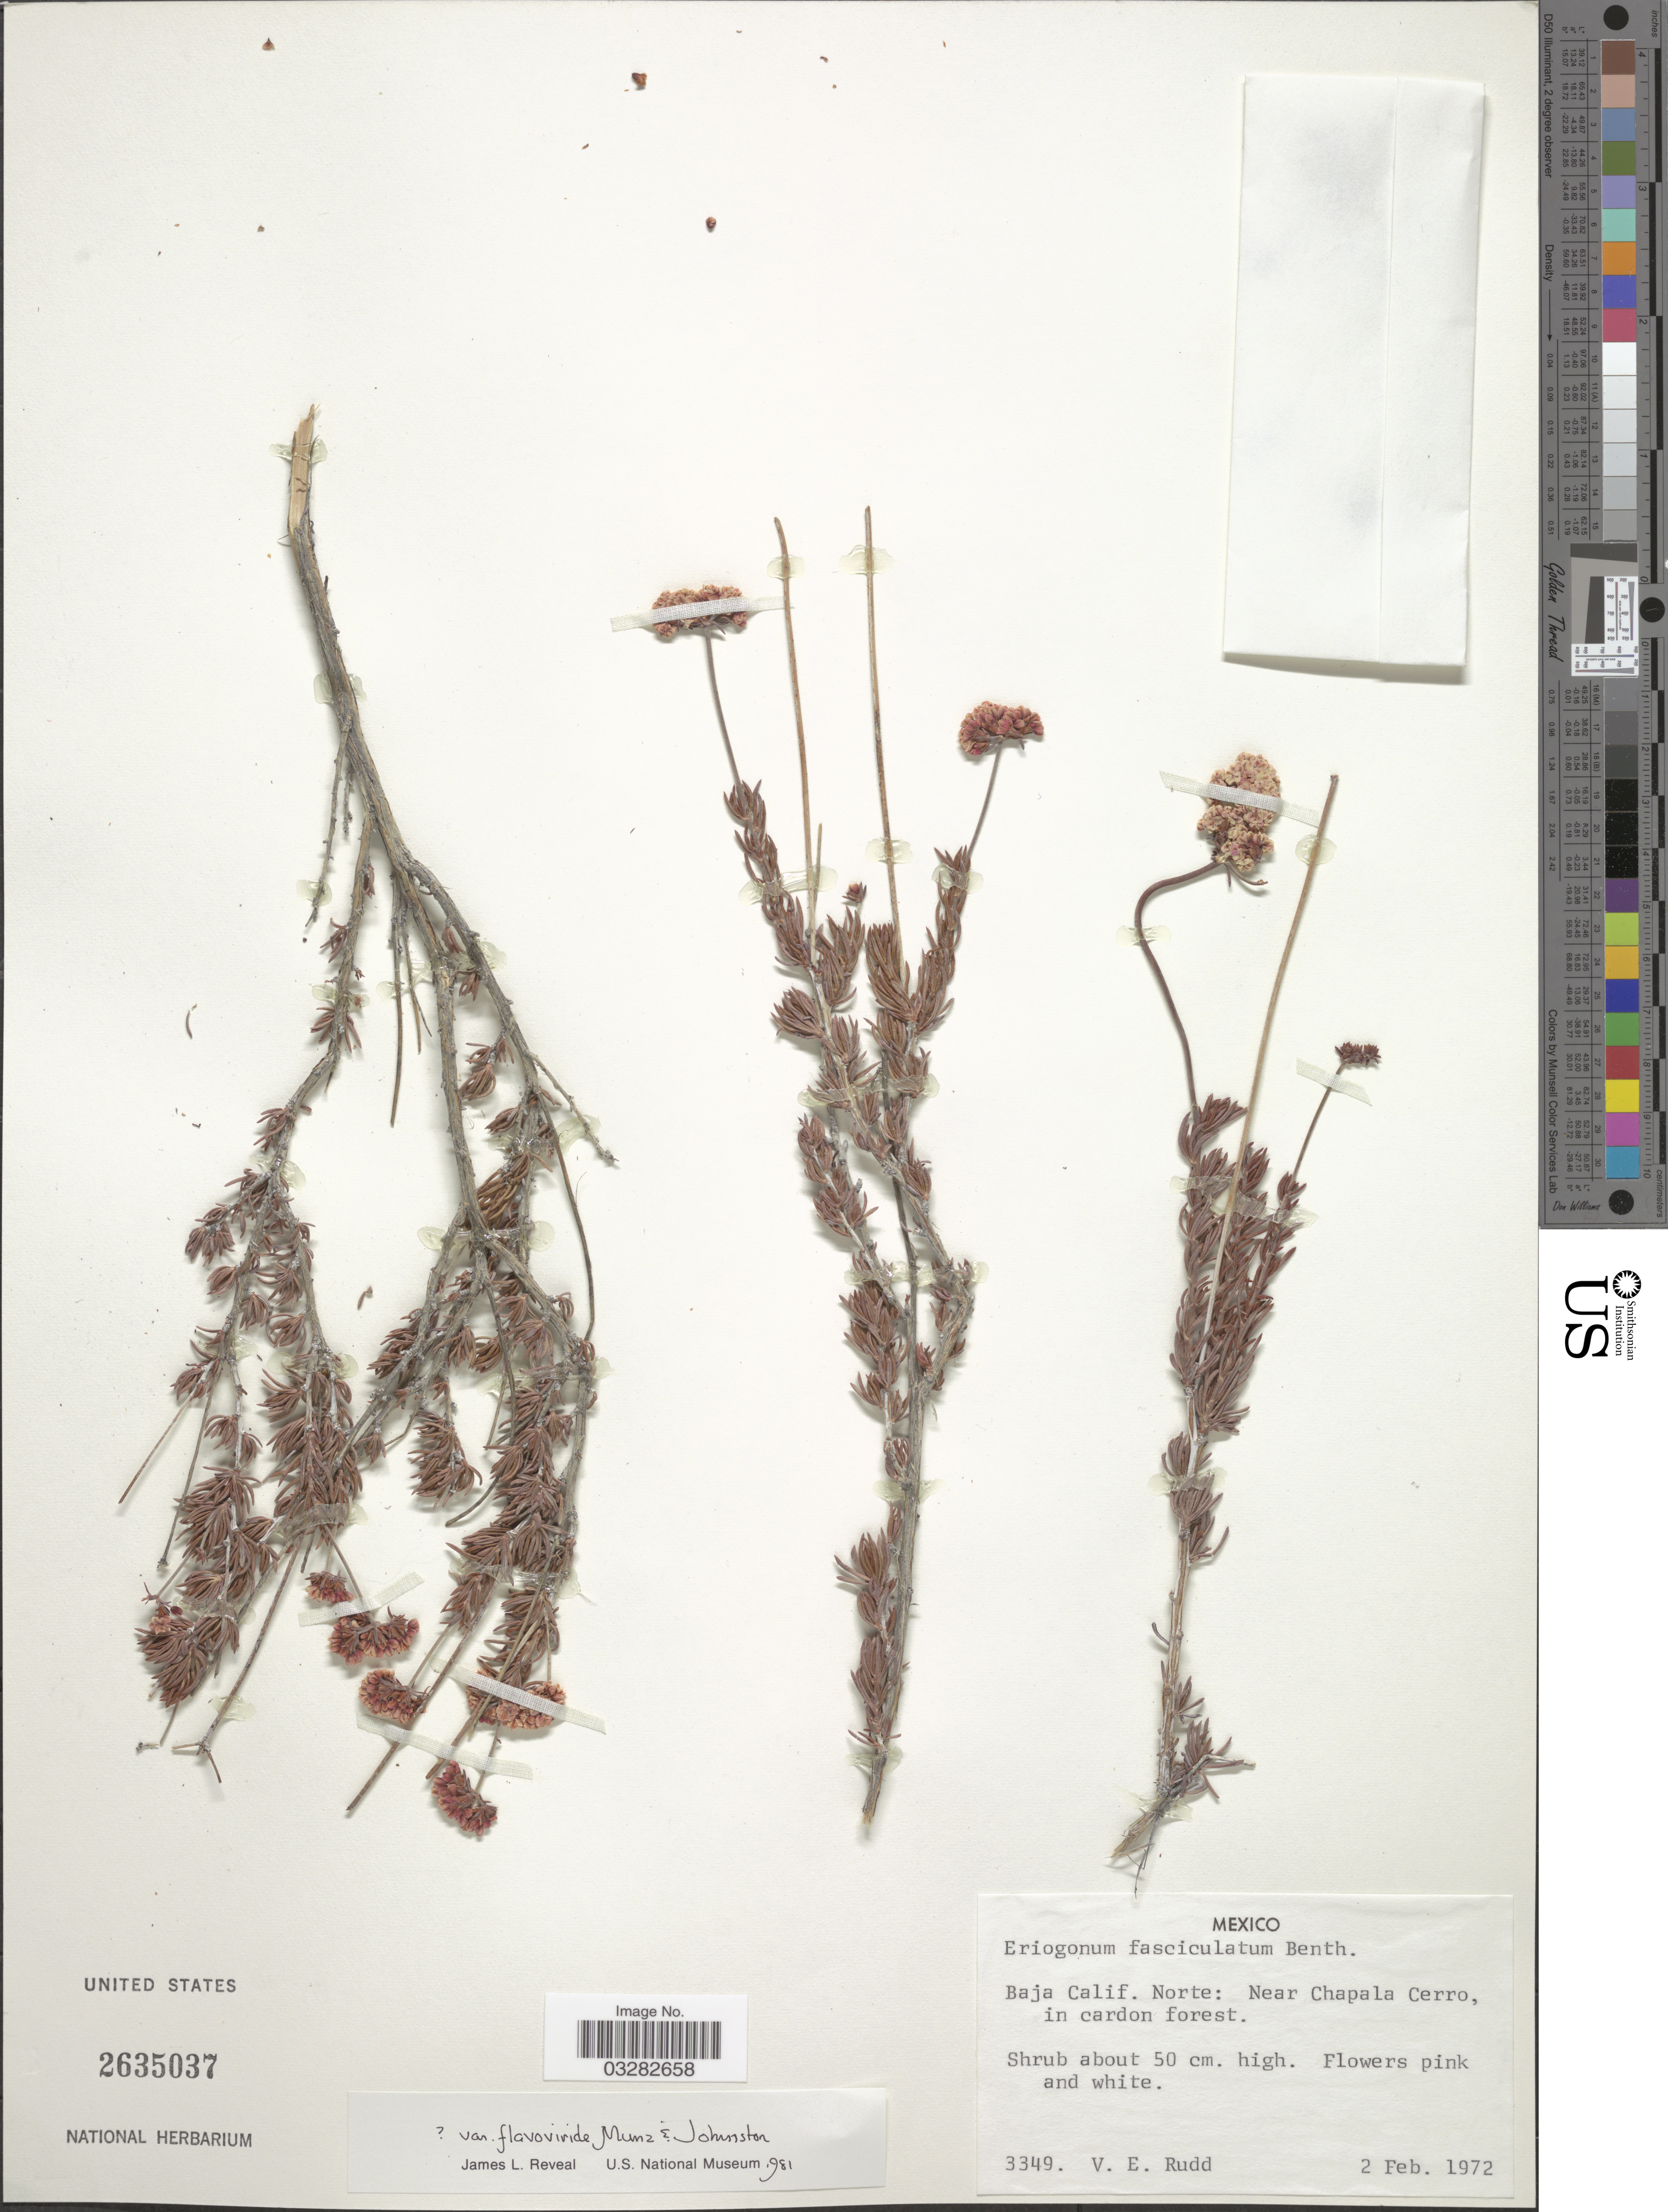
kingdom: Plantae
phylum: Tracheophyta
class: Magnoliopsida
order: Caryophyllales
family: Polygonaceae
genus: Eriogonum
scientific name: Eriogonum fasciculatum var. fasciculatum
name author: Benth.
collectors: V. E. Rudd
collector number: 3349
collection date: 1972-02-02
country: Mexico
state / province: Baja California Norte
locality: Near Chapala Cerro, in cardon forest.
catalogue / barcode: US 2635037